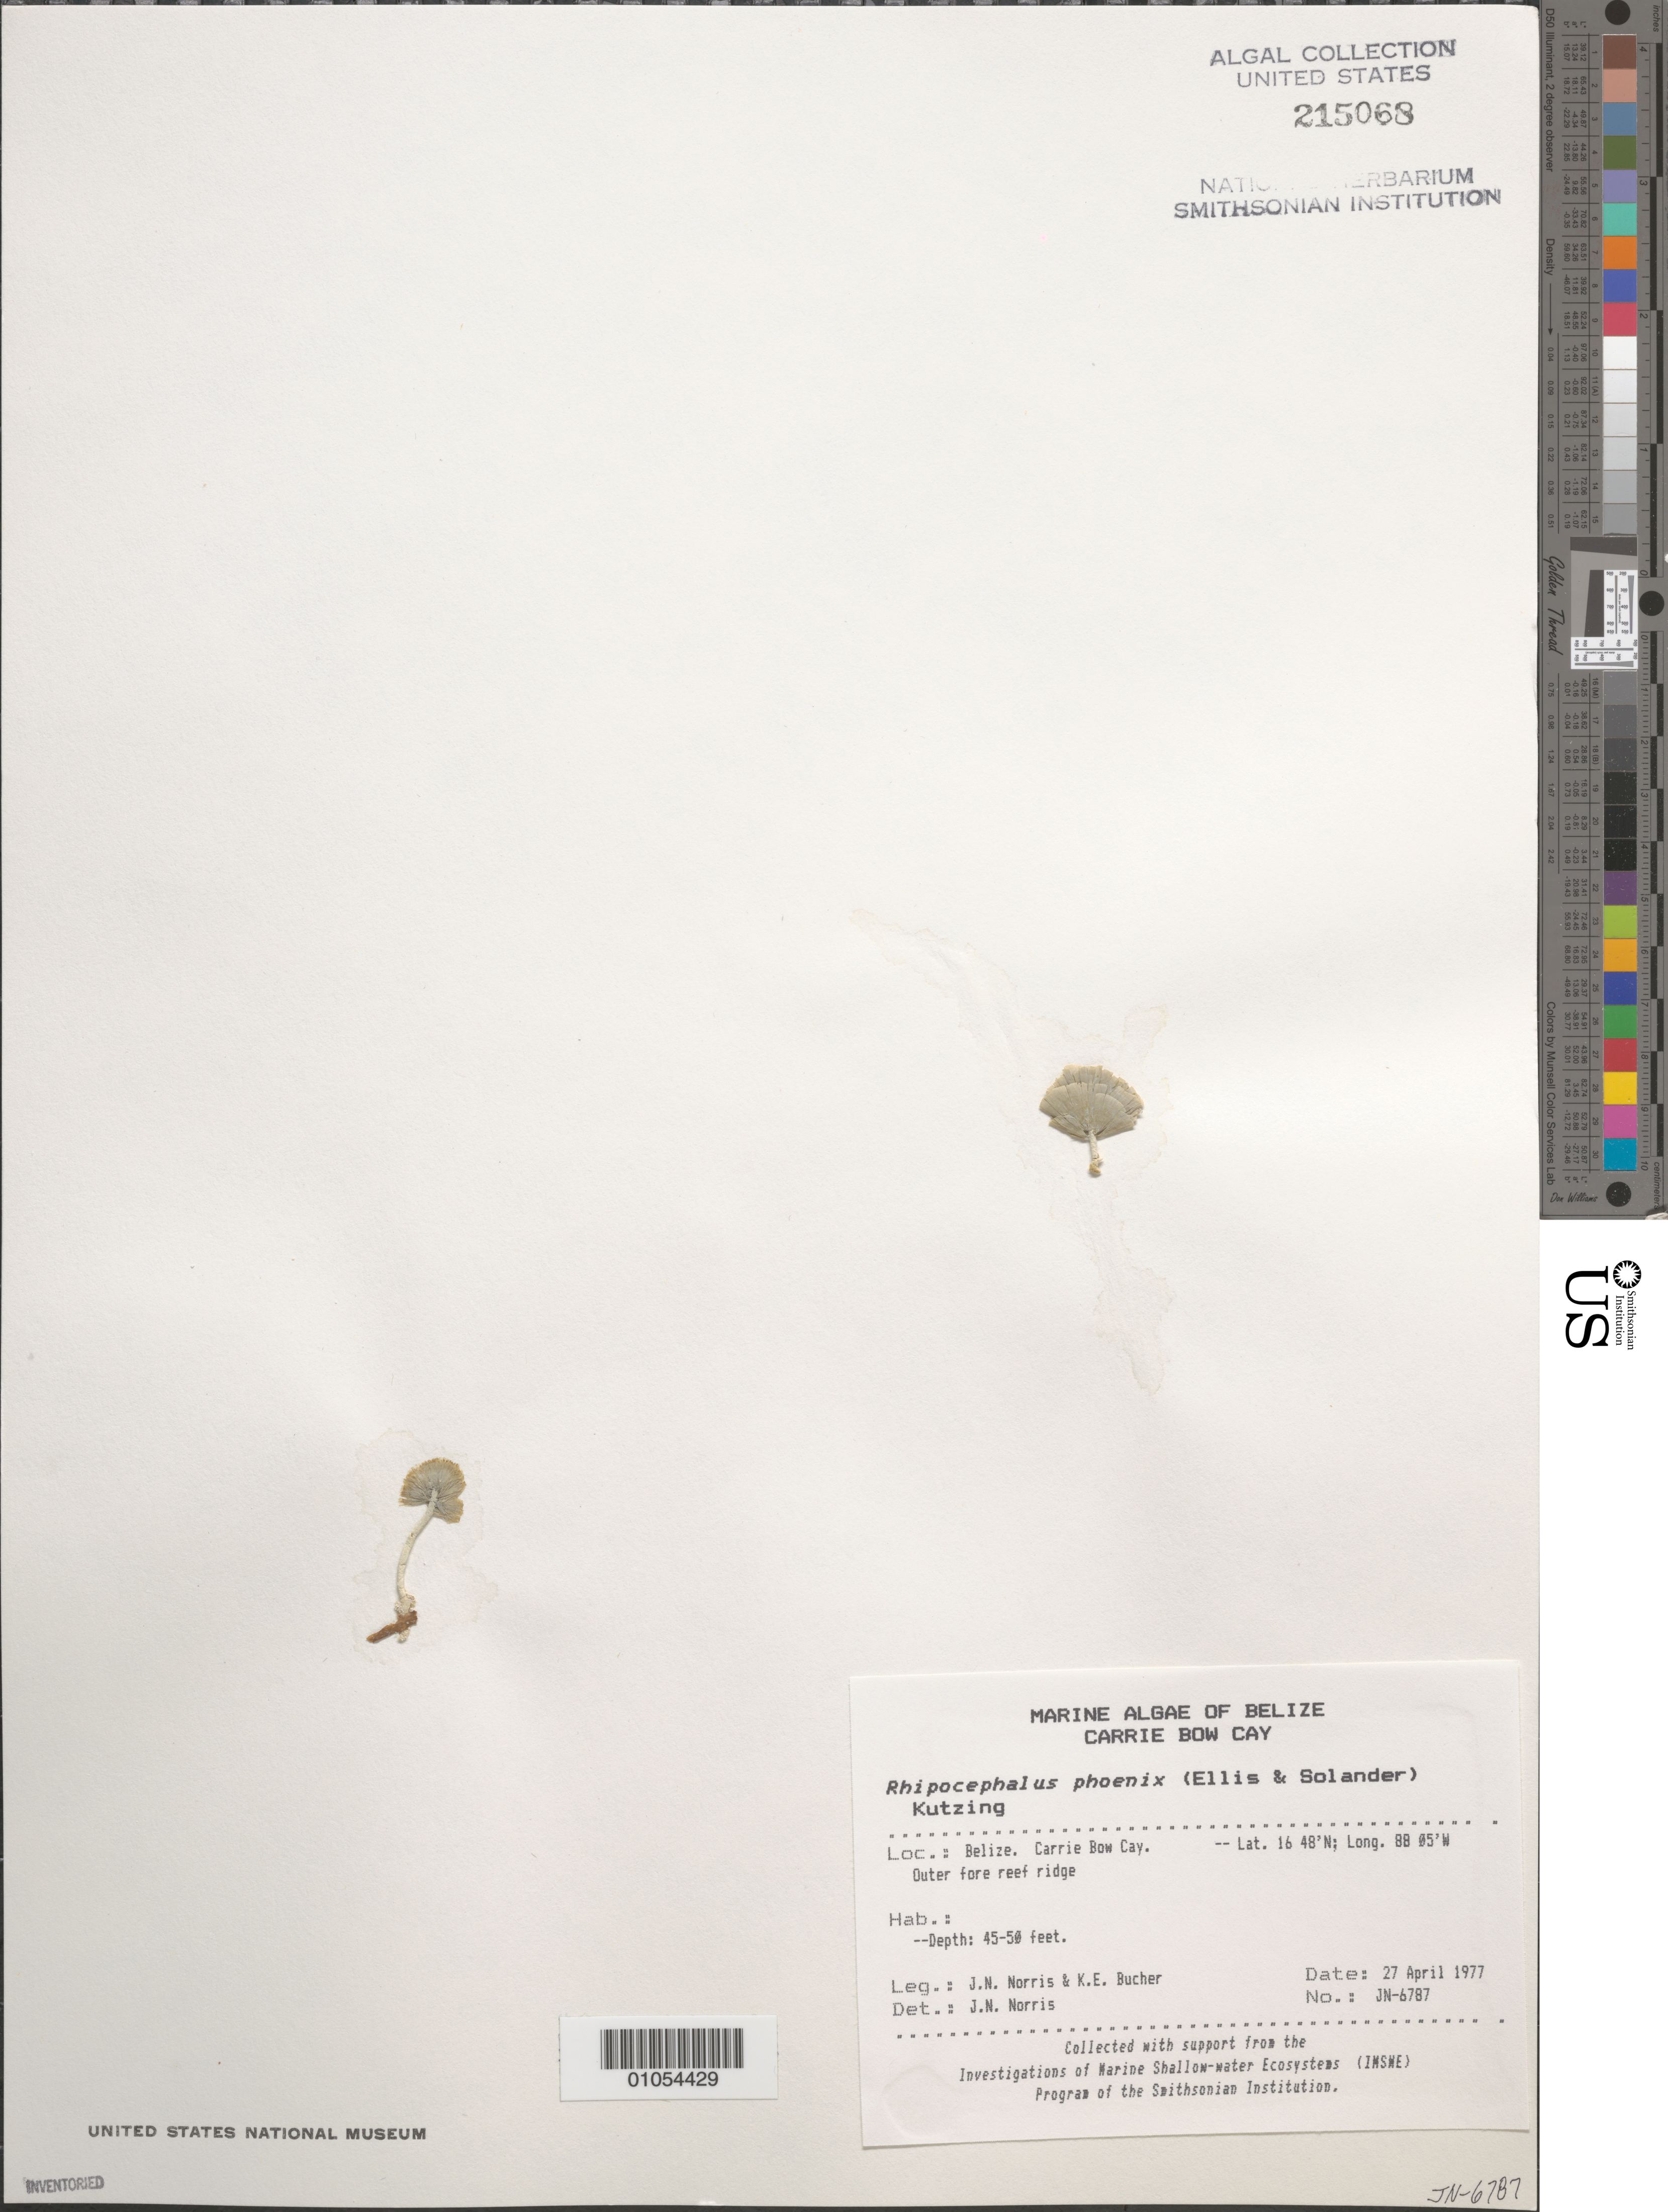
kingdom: Plantae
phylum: Chlorophyta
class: Ulvophyceae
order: Bryopsidales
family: Udoteaceae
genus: Rhipocephalus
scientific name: Rhipocephalus phoenix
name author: (J. Ellis & Sol.) Kütz.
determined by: Norris, James N.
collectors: J. N. Norris & K. E. Bucher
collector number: JN-6787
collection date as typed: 27 Apr 1977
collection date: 1977-04-27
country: Belize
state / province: Stann Creek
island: Carrie Bow Cay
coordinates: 16 48'N, 88 05'W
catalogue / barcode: US 215068